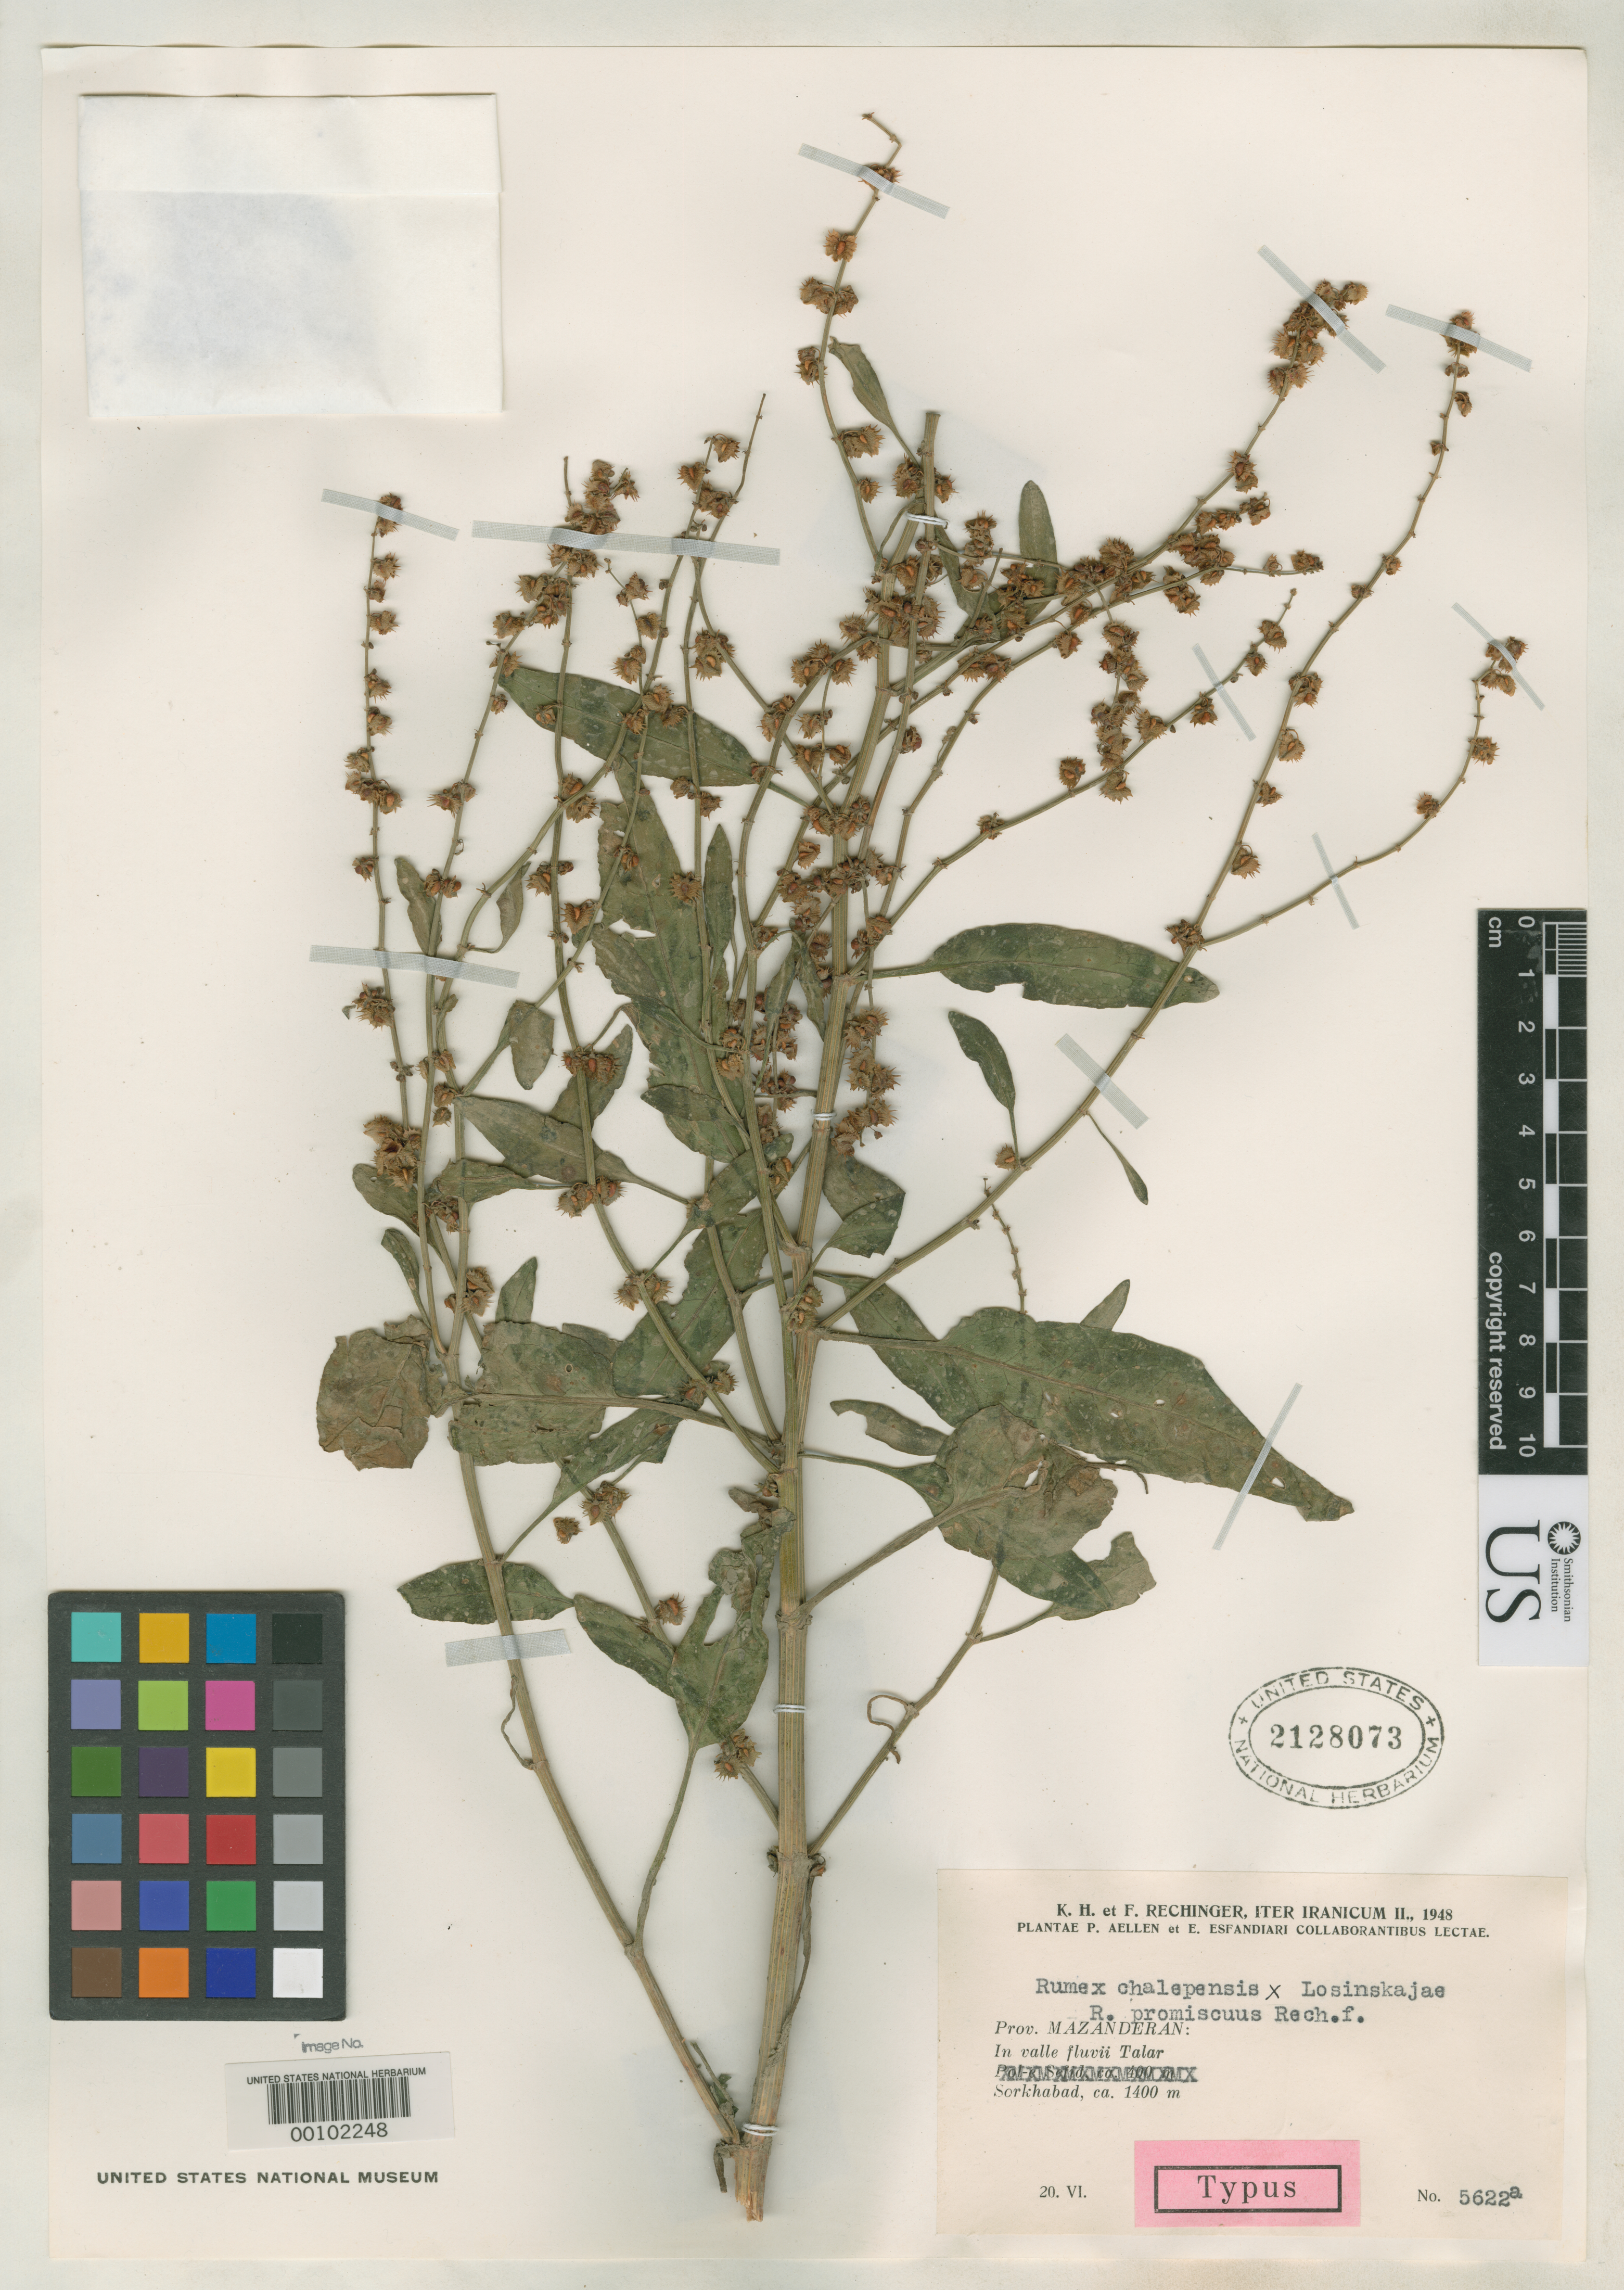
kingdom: Plantae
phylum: Tracheophyta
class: Magnoliopsida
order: Caryophyllales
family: Polygonaceae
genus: Rumex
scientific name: Rumex x promiscuus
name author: Rech. f.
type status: Isotype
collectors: K. H. Rechinger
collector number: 5622 a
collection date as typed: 20 Jun 1948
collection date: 1948-06-20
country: Iran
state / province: Mazandaran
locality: Fluvii Talar prope Sorkhabad.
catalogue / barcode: US 2128073